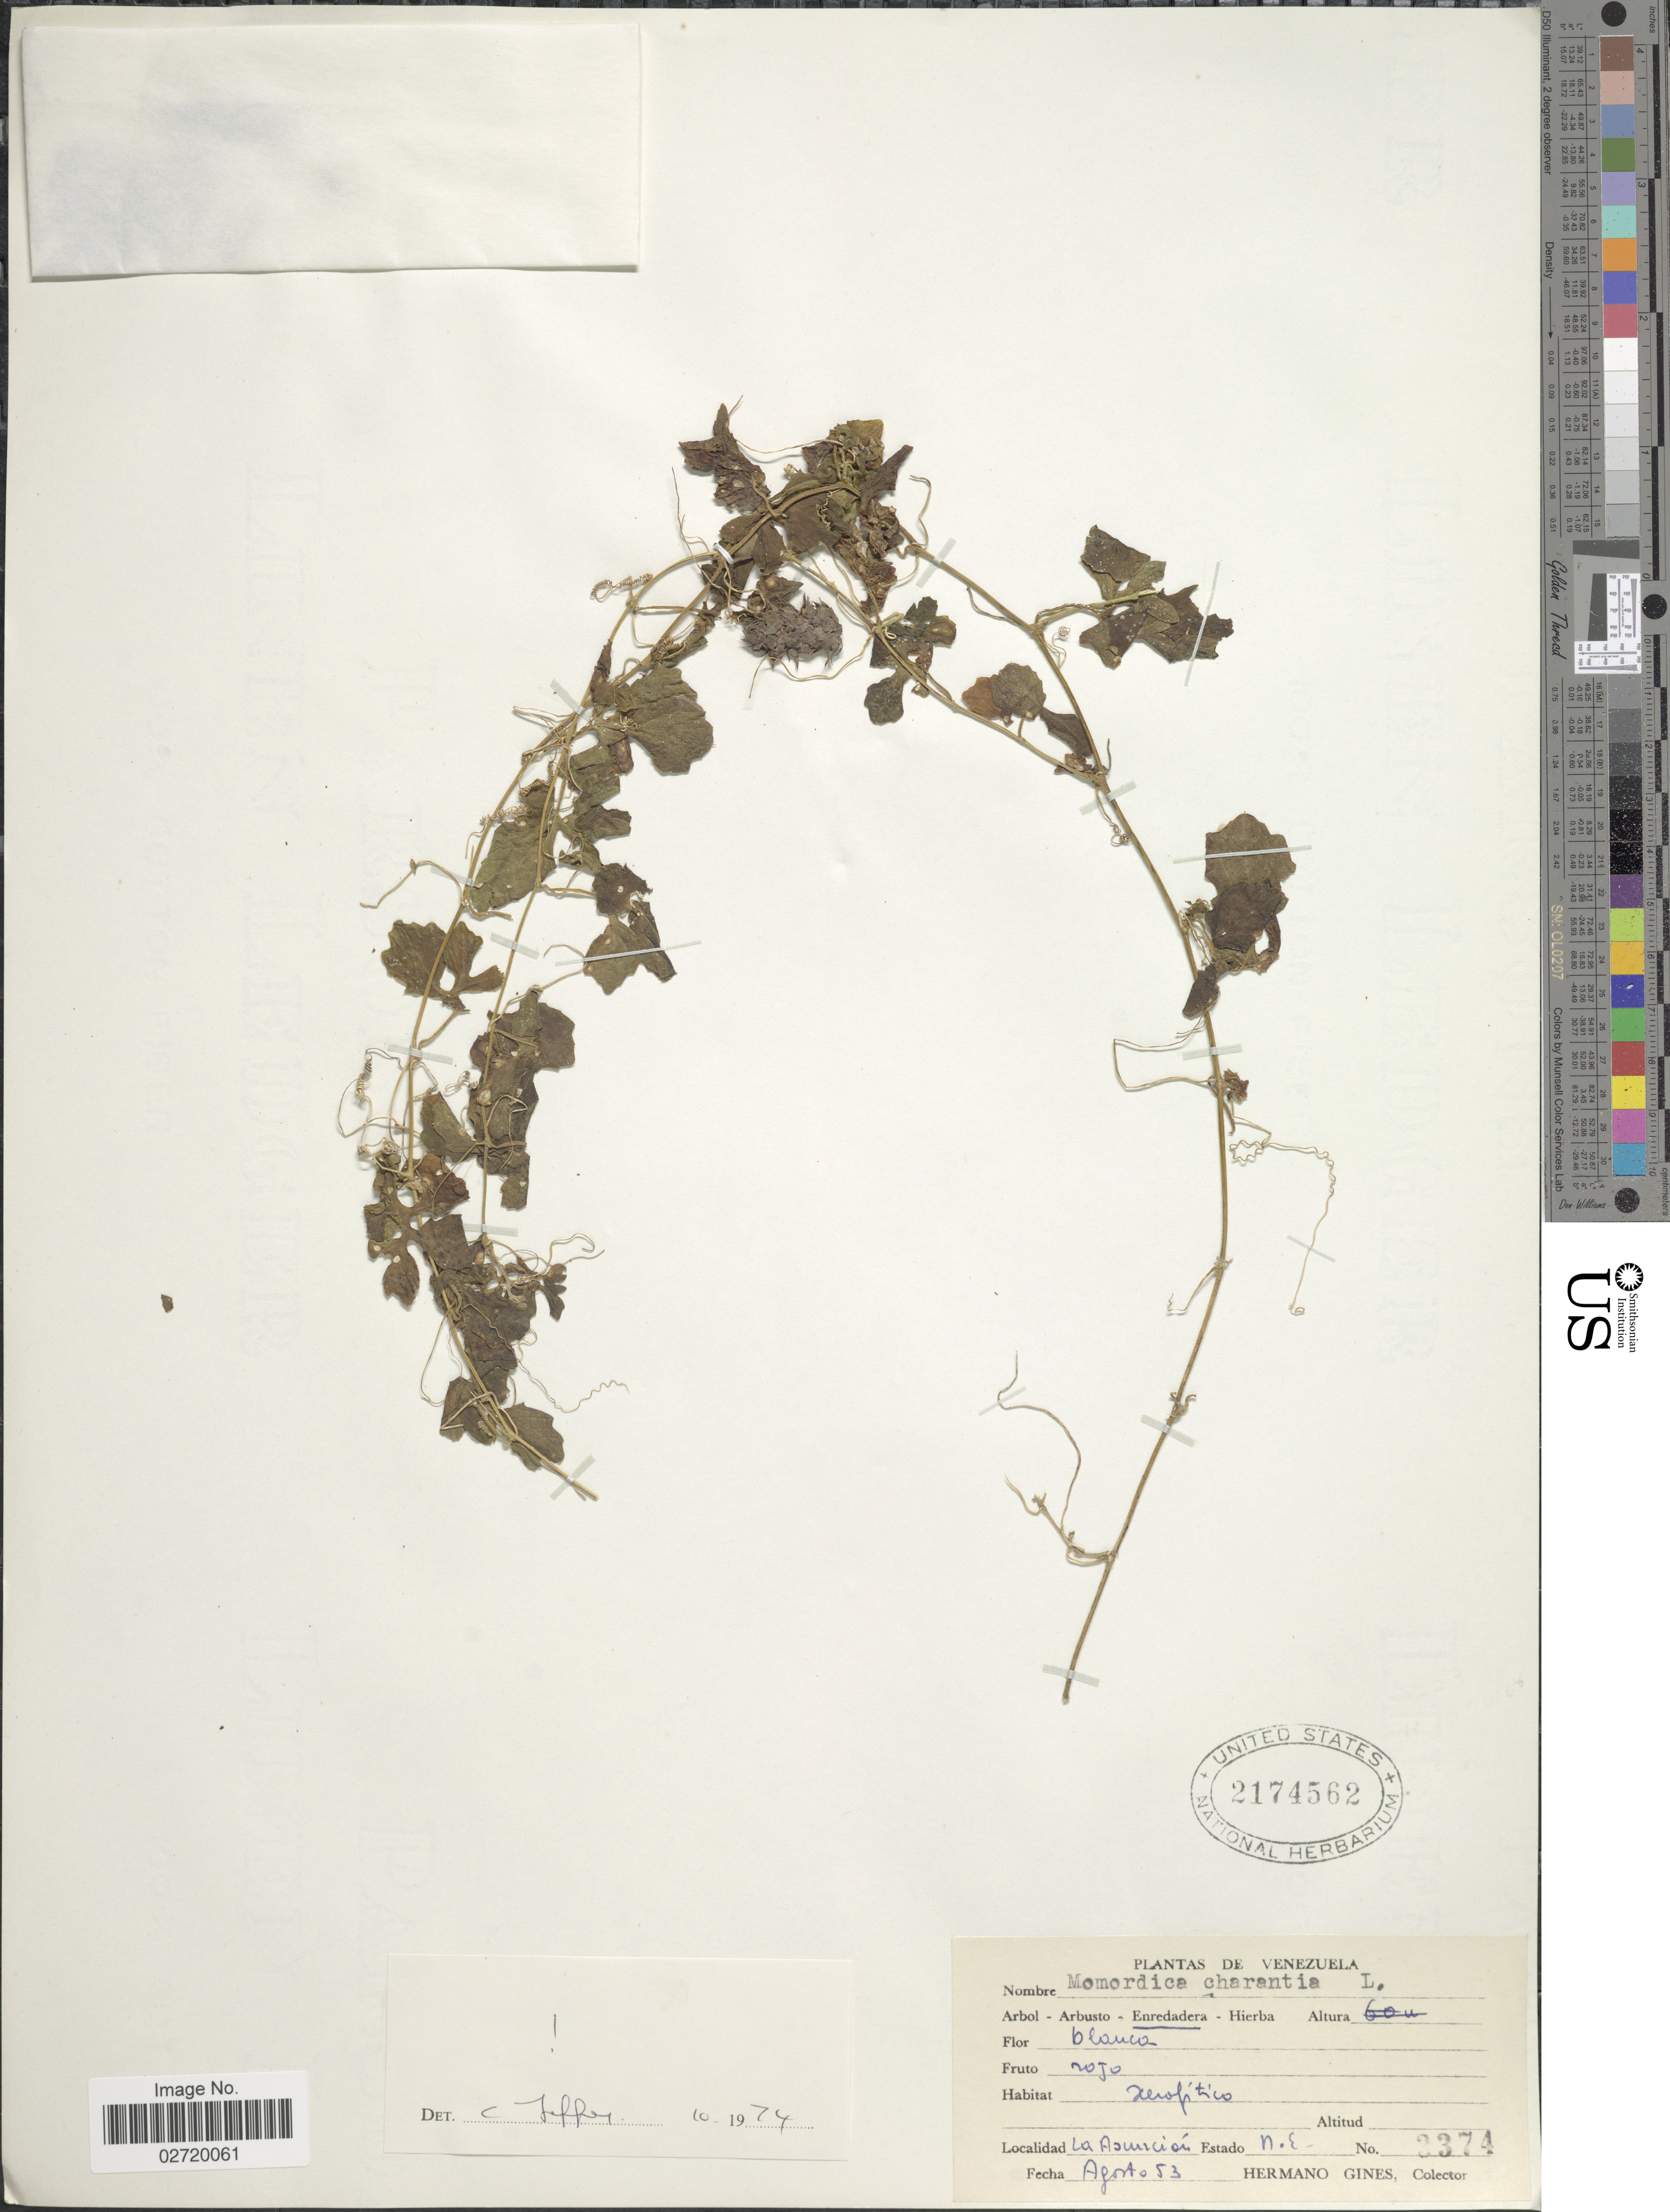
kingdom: Plantae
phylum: Tracheophyta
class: Magnoliopsida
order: Cucurbitales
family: Cucurbitaceae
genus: Momordica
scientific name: Momordica charantia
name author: L.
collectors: Bro. Gines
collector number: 3374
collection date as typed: Transcribed d/m/y: /8/53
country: Venezuela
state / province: Nueva Esparta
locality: La Asuncion. Estado N.E.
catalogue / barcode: US 2174562